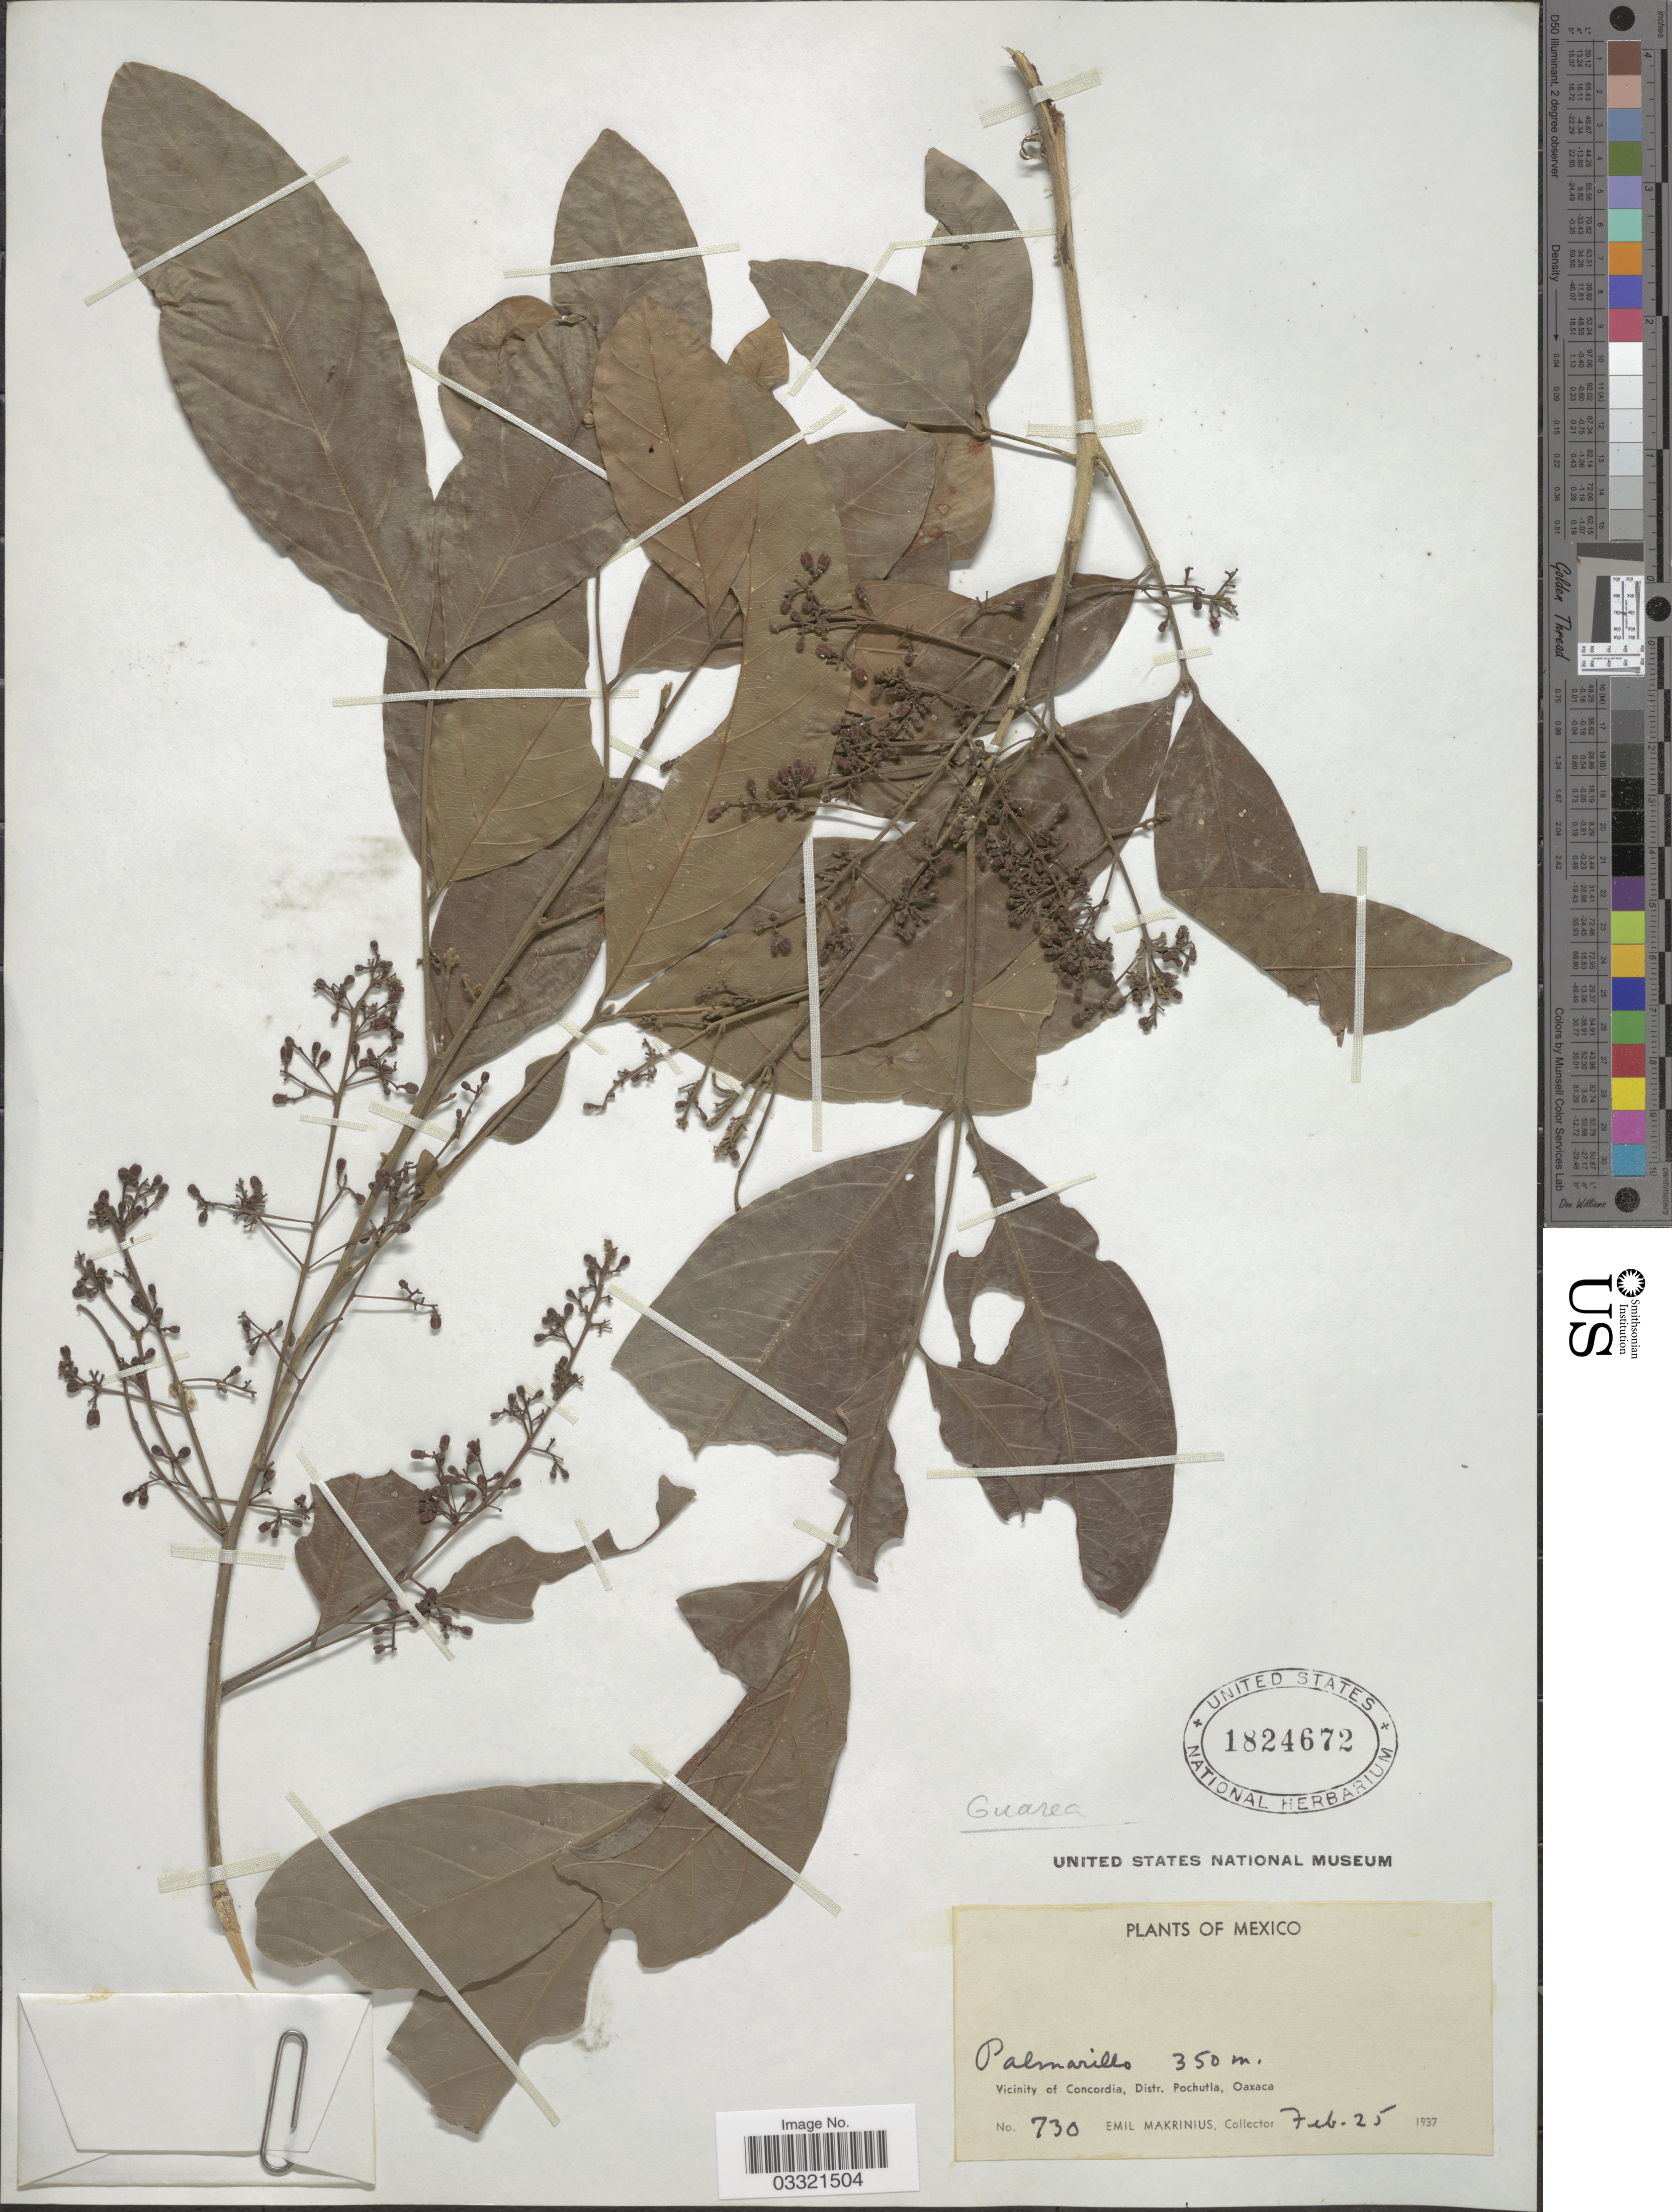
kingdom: Plantae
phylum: Tracheophyta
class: Magnoliopsida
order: Sapindales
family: Meliaceae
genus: Guarea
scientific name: Guarea sp.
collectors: E. Makrinius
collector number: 730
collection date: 1937-02-25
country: Mexico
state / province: Oaxaca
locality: Palmarillo. [unsure placement] Vicinity of Concordia, Distr. Pochutla.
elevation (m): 350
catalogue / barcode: US 1824672